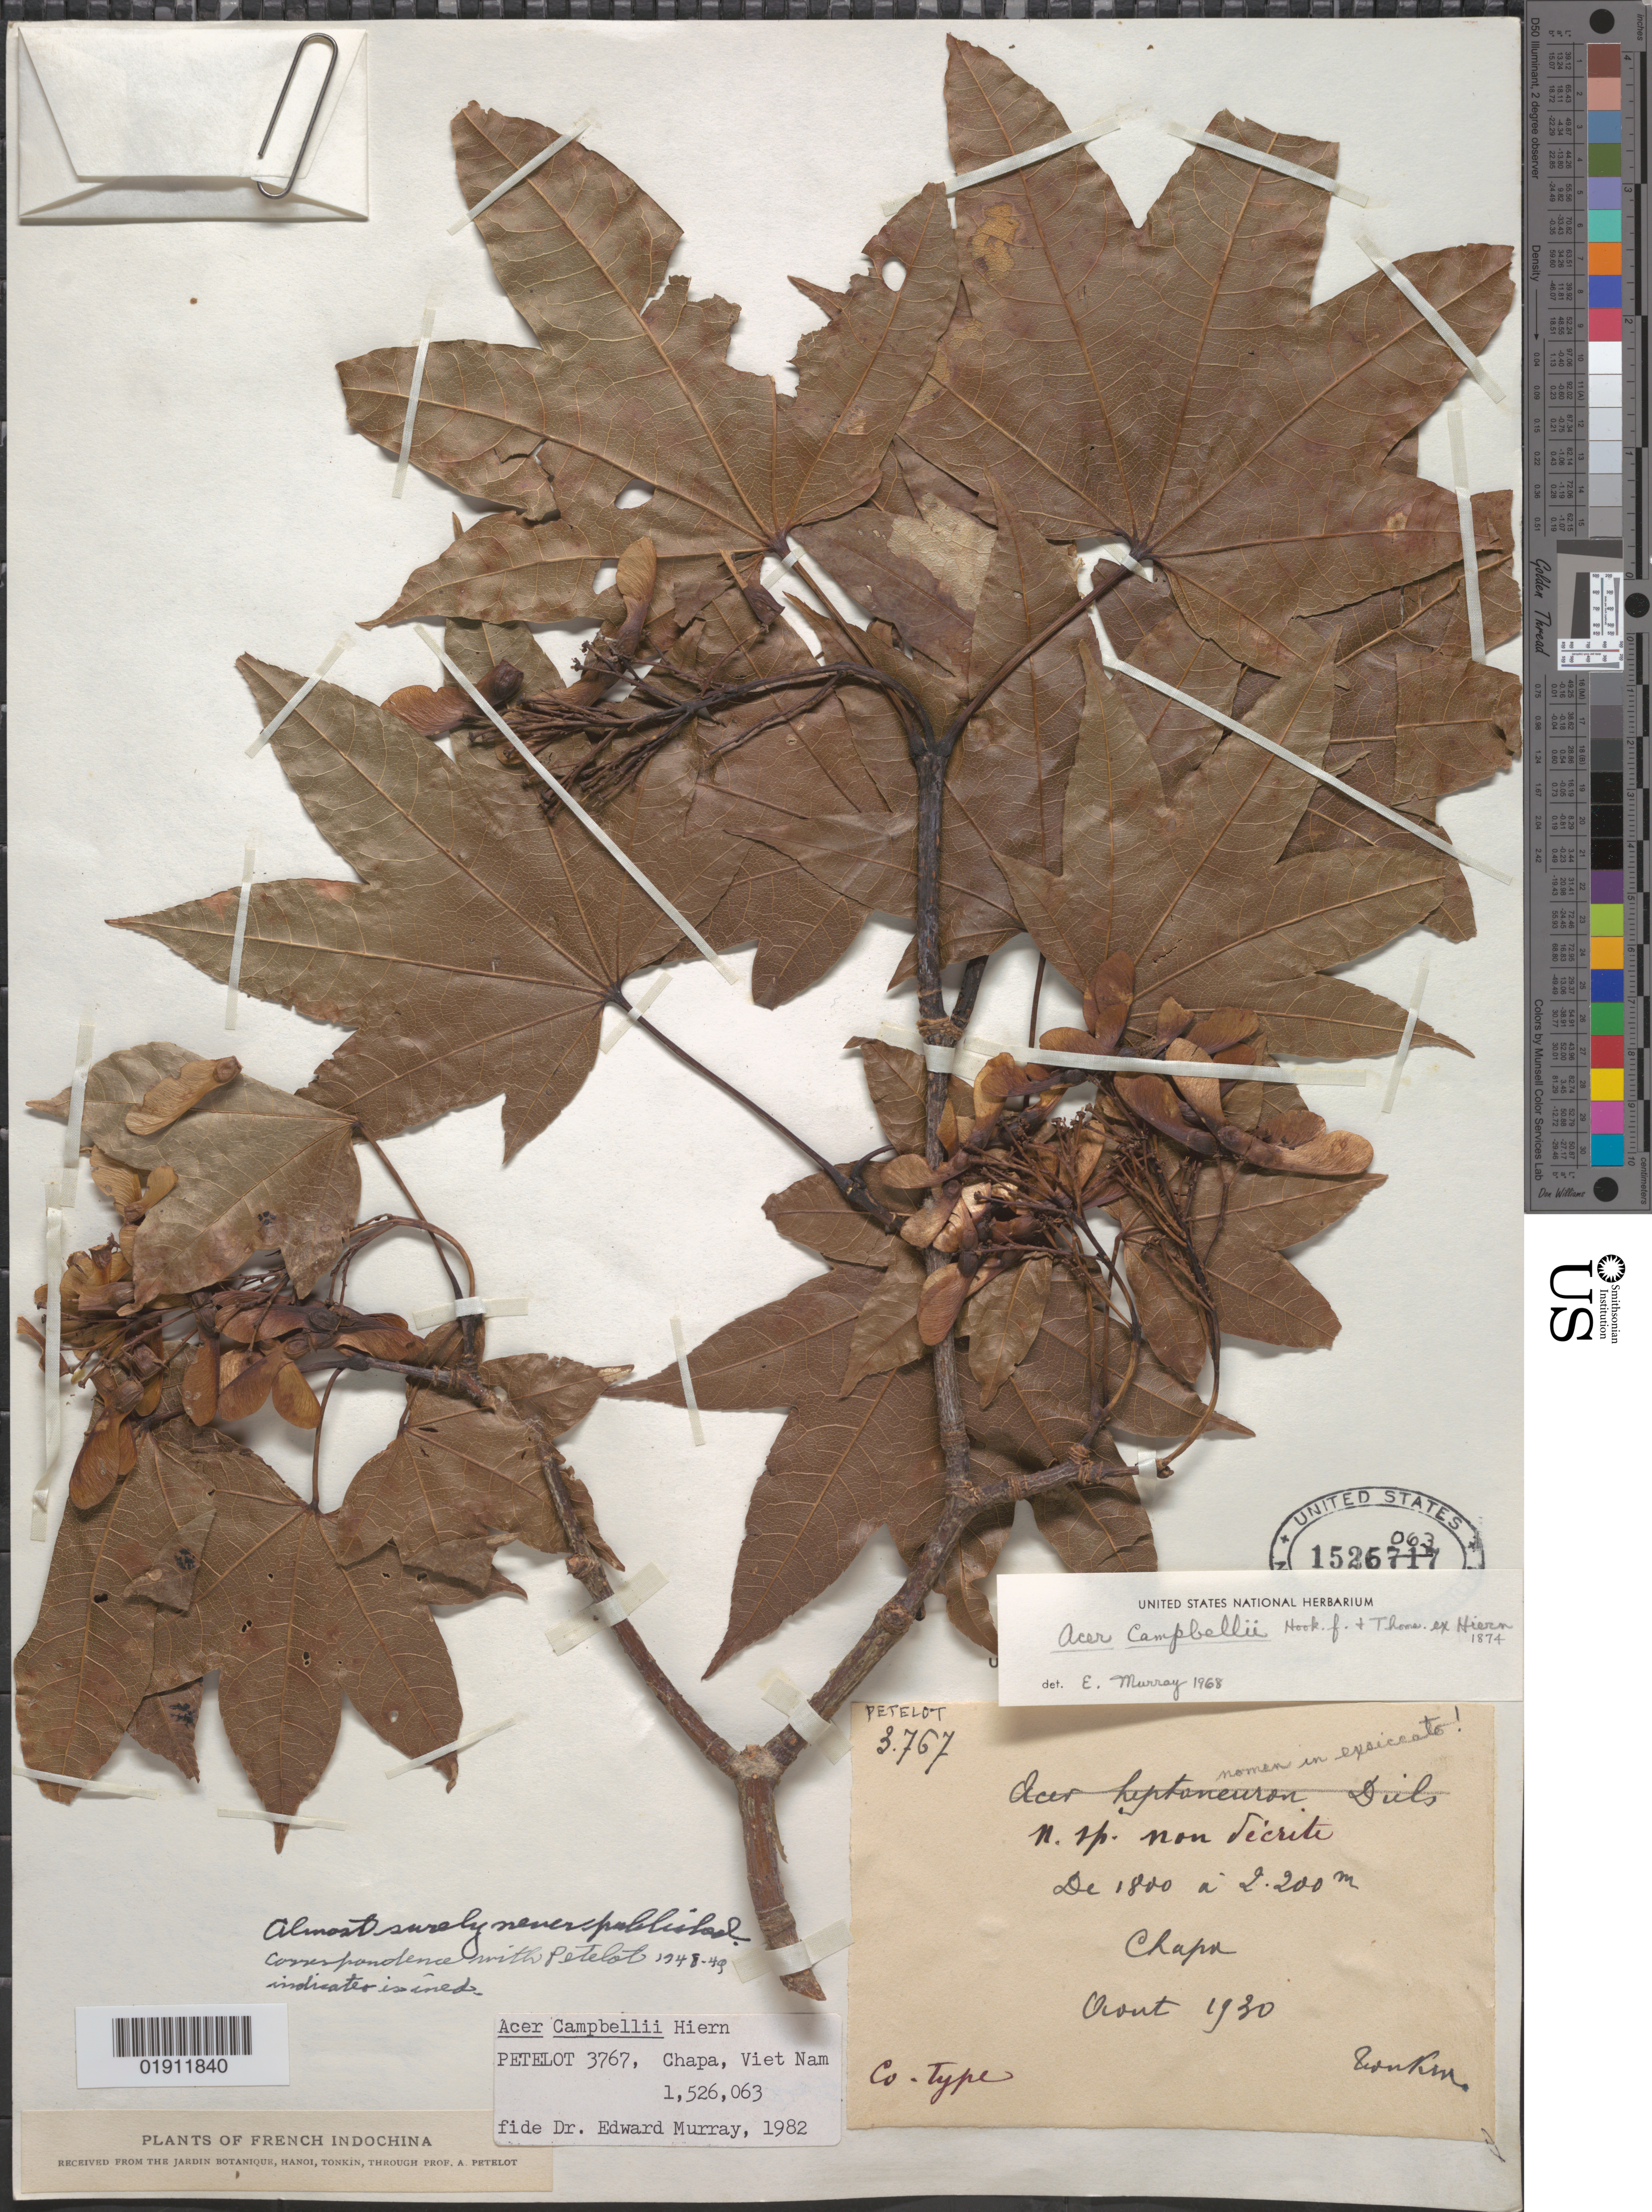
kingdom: Plantae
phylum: Tracheophyta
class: Magnoliopsida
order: Sapindales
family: Sapindaceae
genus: Acer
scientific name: Acer campbellii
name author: Hook. f. & Thomson ex Hiern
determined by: Murray, Edward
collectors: A. Petelot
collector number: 3767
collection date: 1930-08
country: Vietnam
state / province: Lao Cai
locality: Chapa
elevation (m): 1800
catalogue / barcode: US 1526063